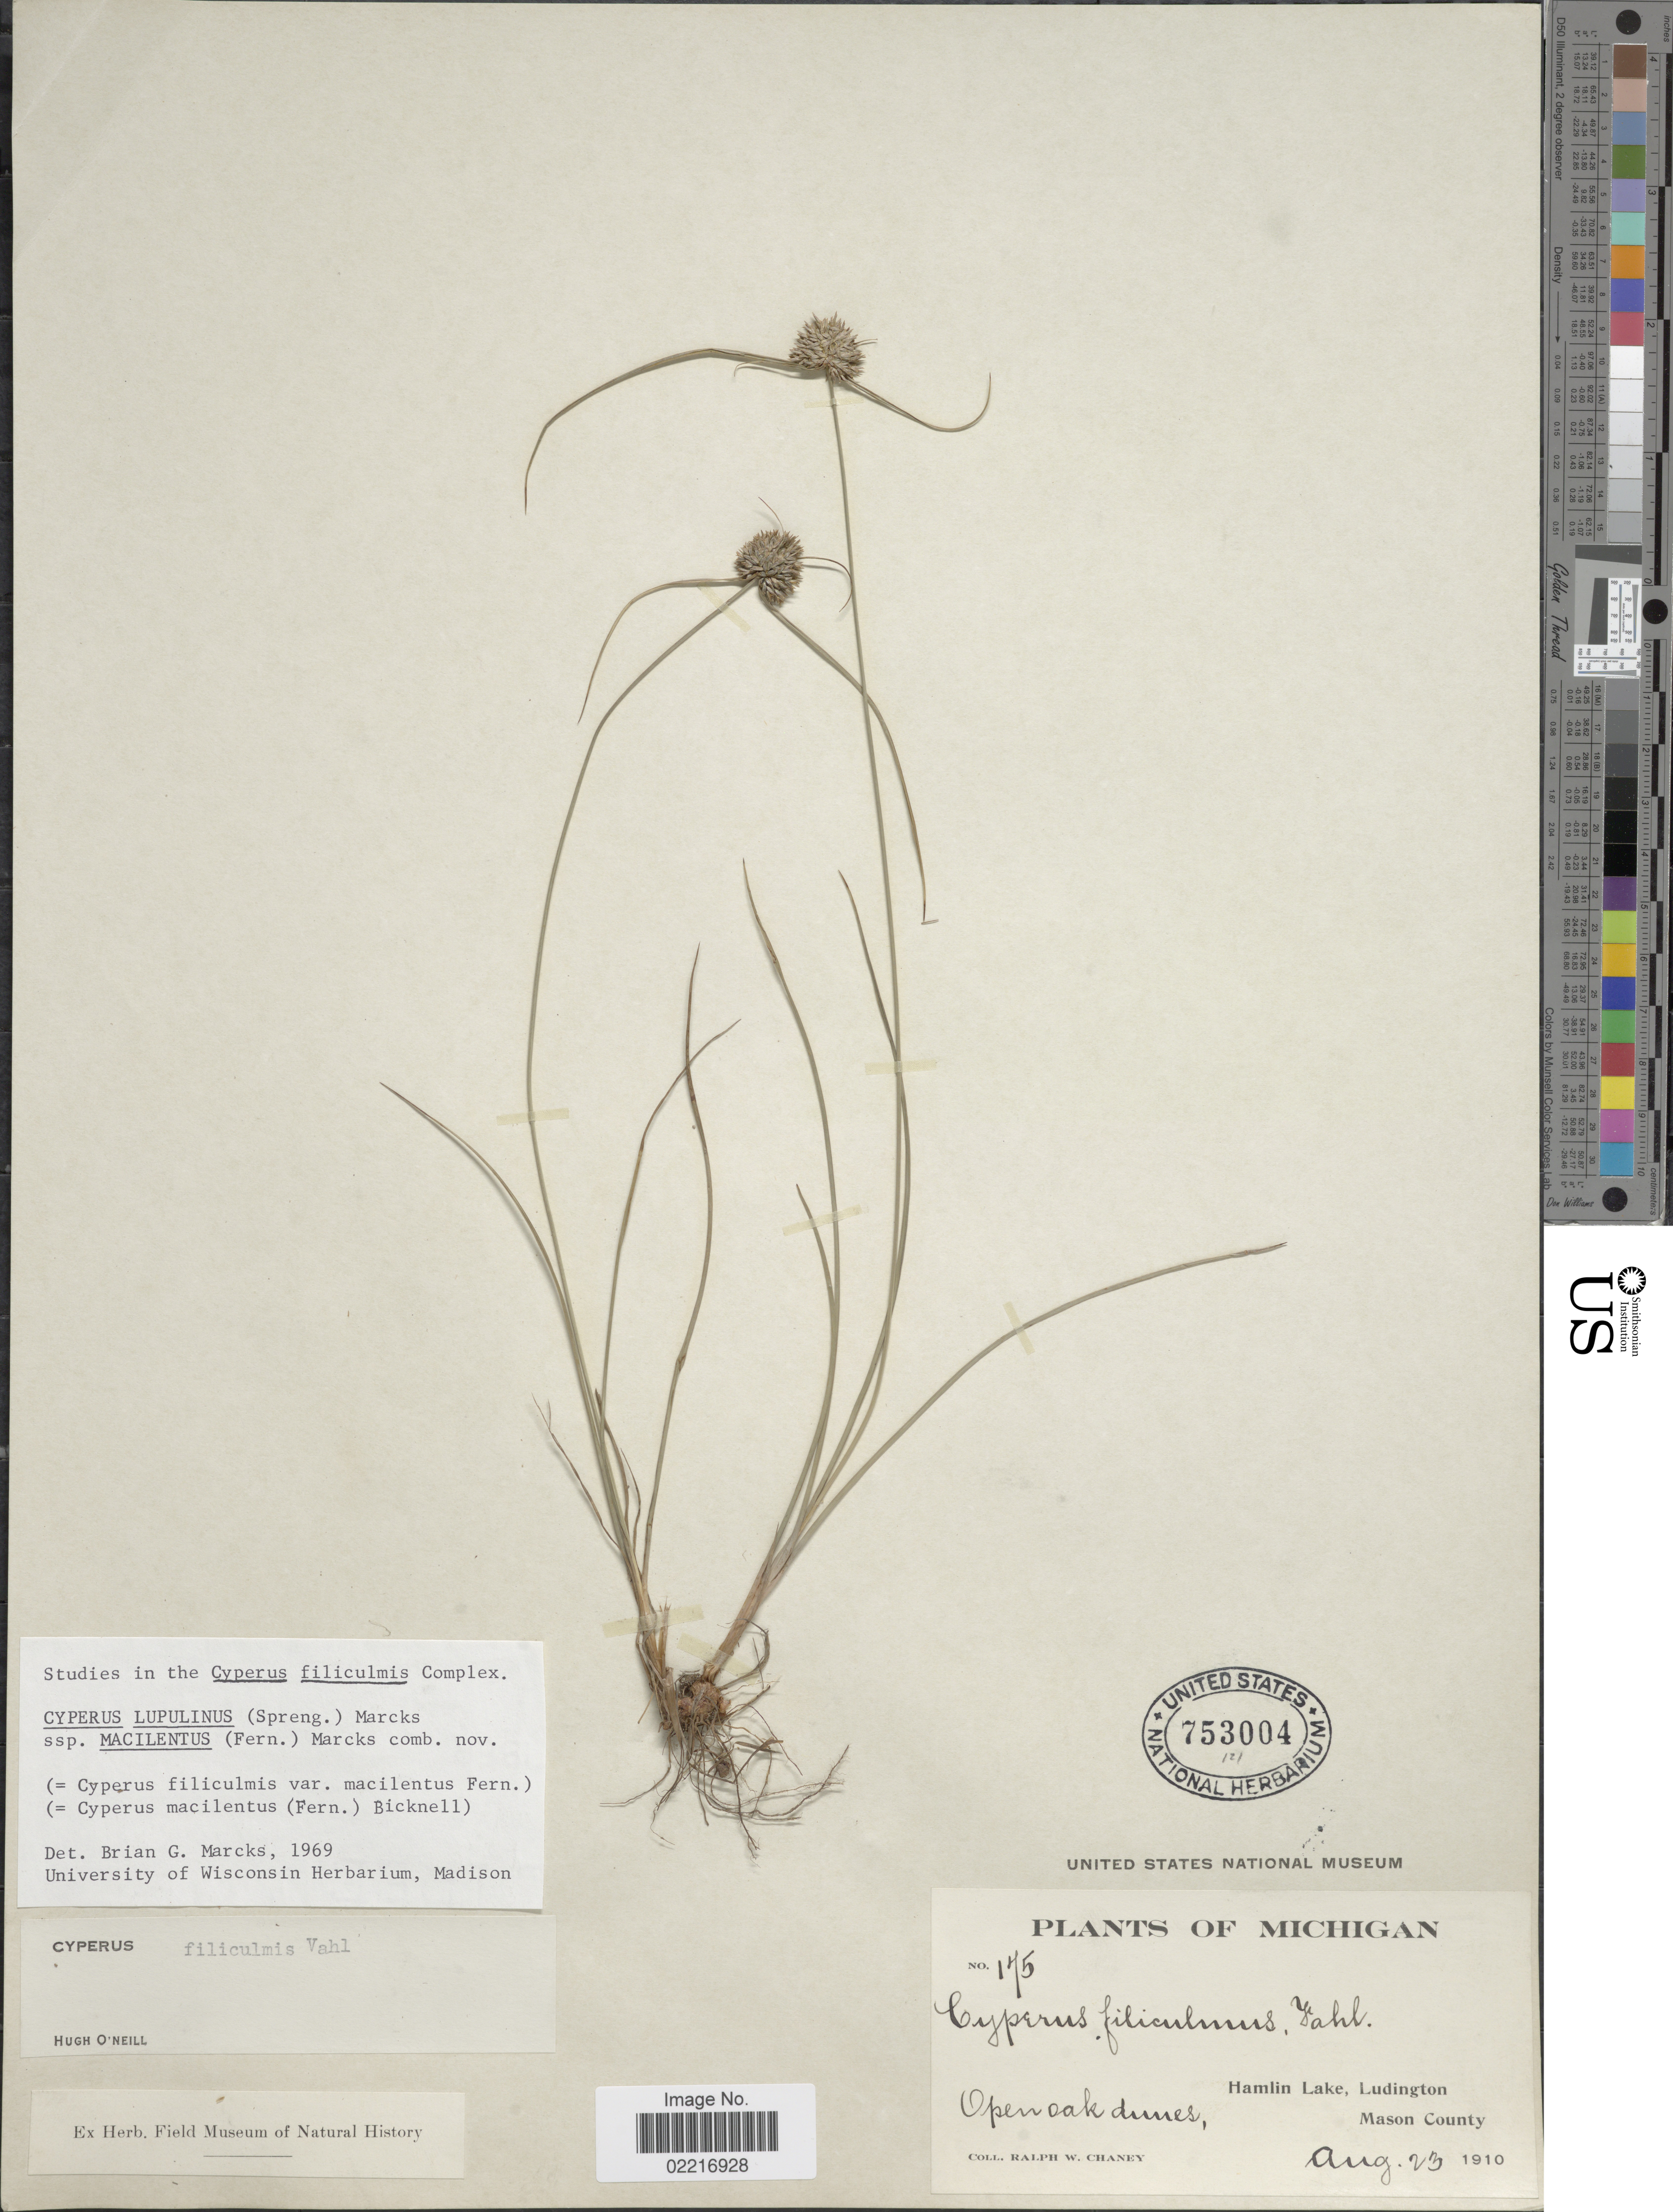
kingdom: Plantae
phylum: Tracheophyta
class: Liliopsida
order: Poales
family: Cyperaceae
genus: Cyperus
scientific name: Cyperus lupulinus subsp. macilentus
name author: (Fernald) Marcks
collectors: R. Chaney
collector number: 175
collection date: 1910-08-23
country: United States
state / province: Michigan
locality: Hamlin Lake, Ludington, Mason County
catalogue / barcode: US 753004